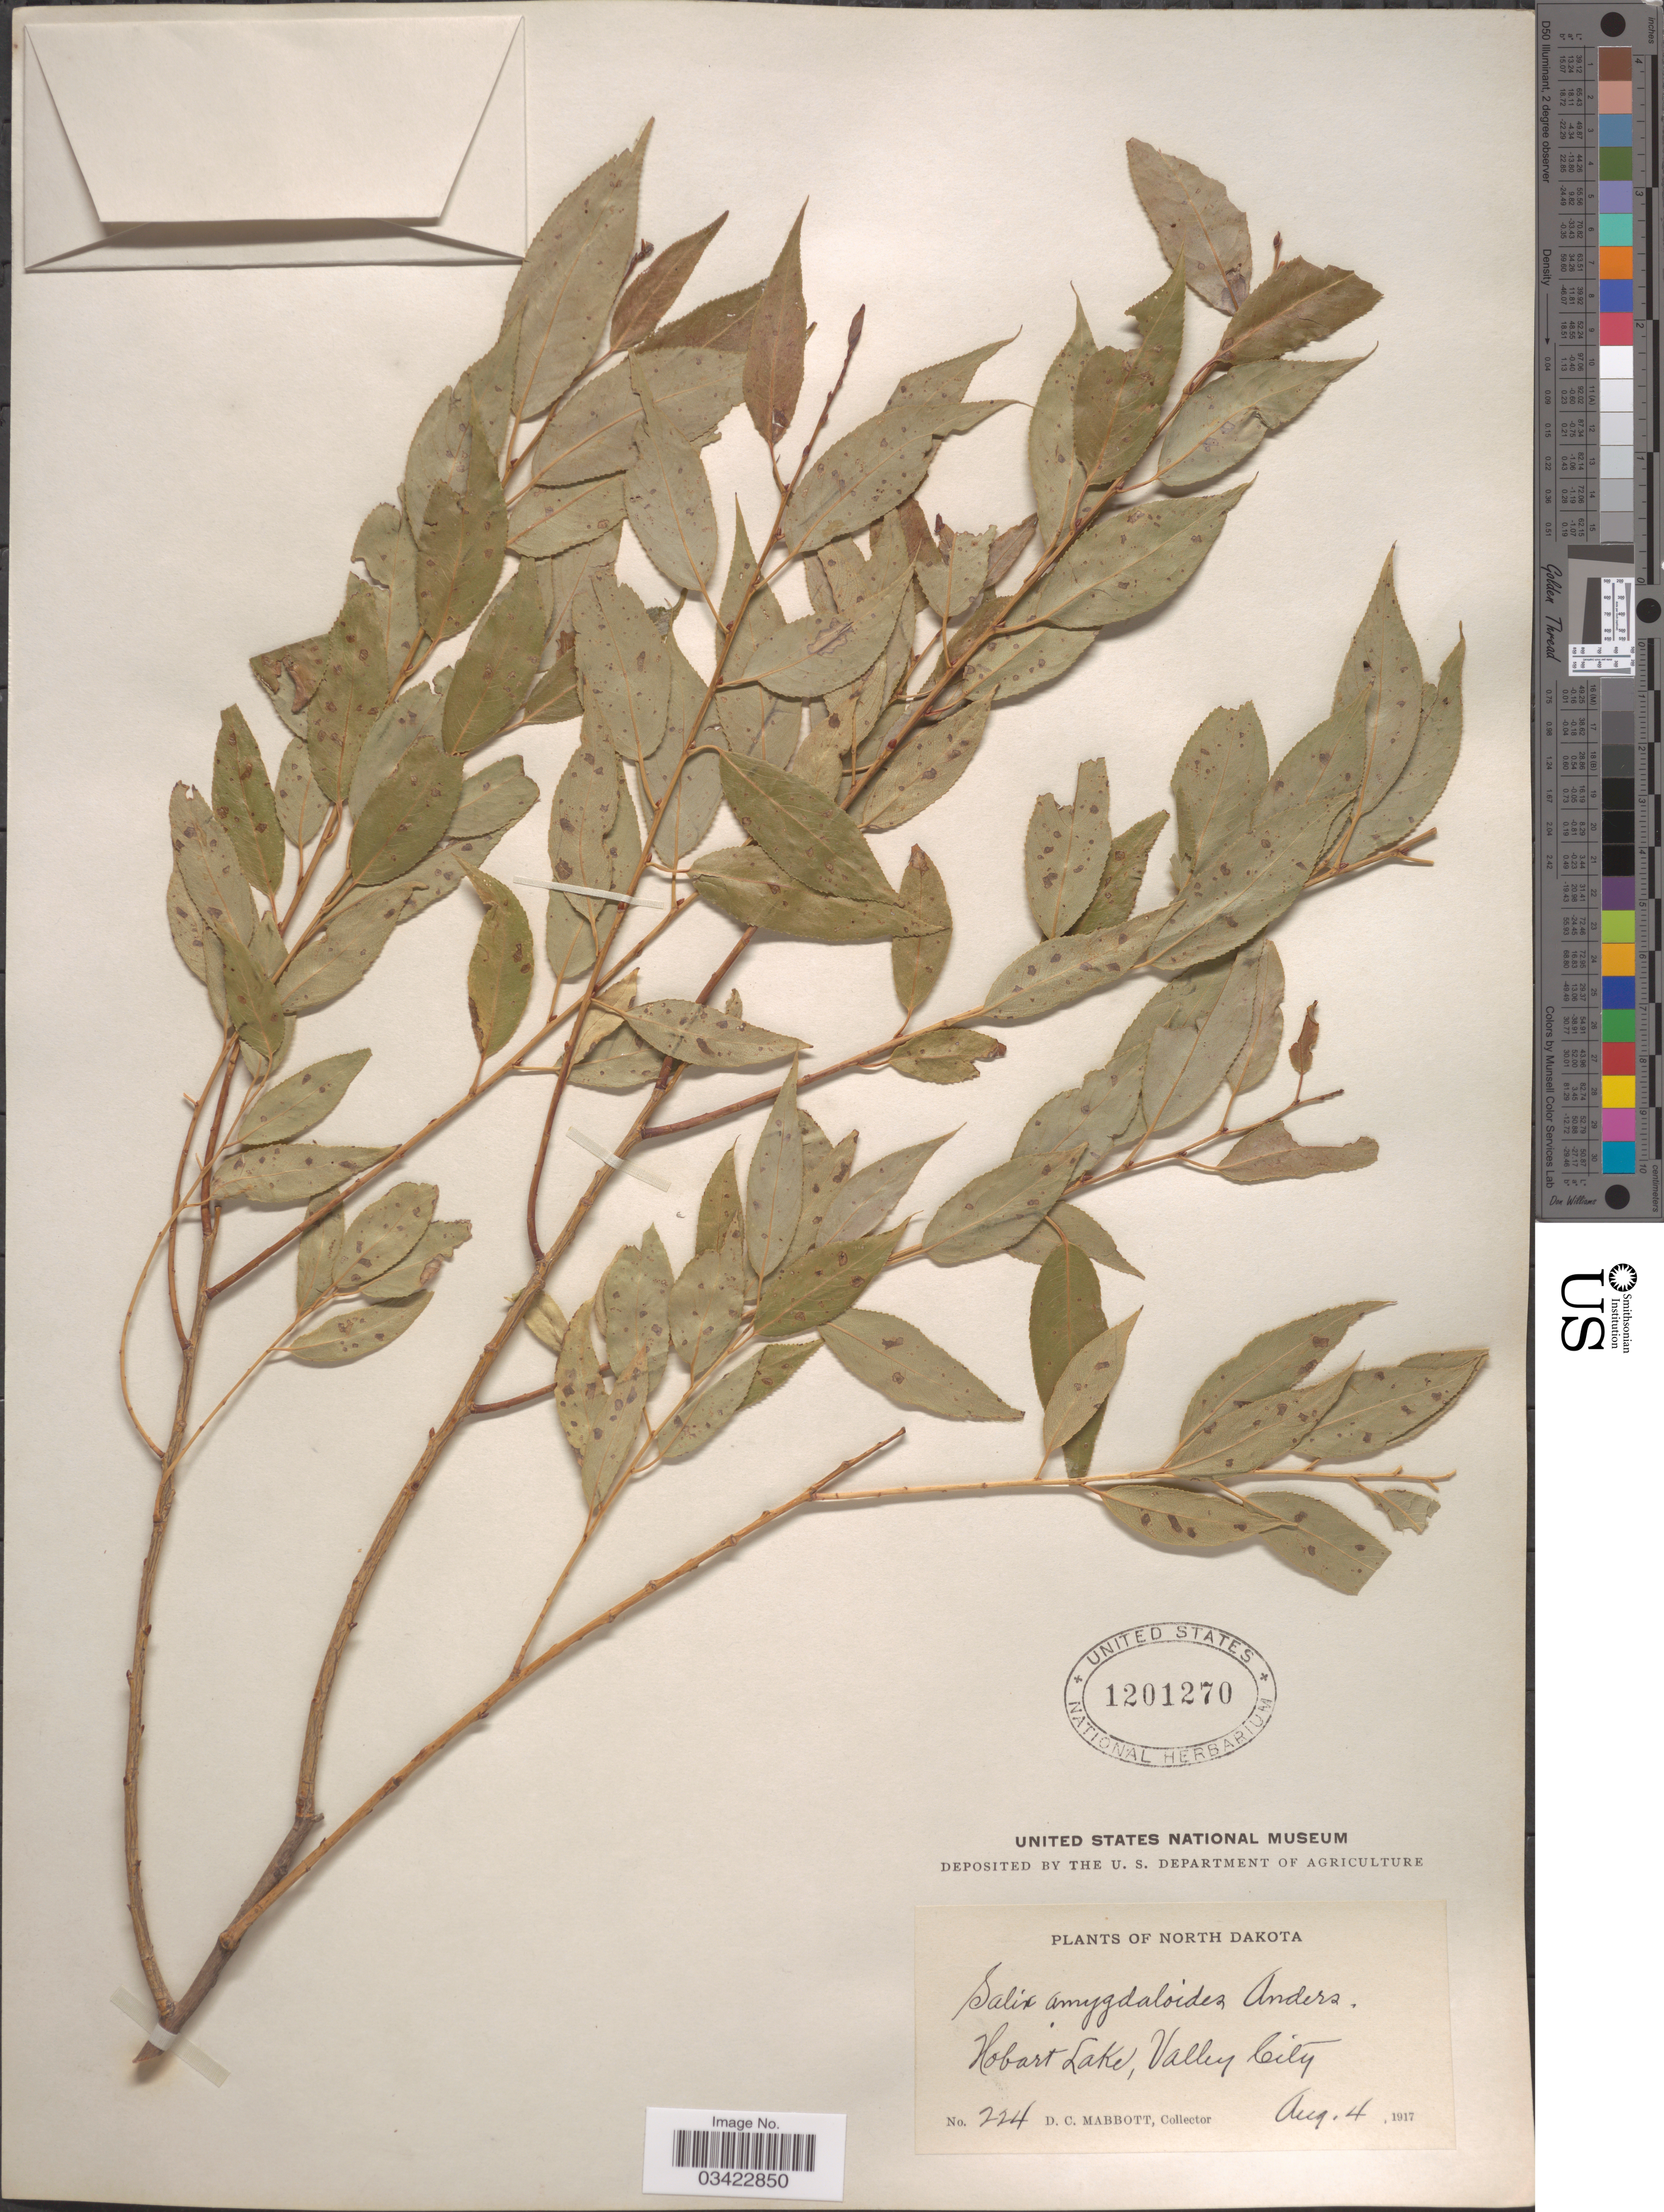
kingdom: Plantae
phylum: Tracheophyta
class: Magnoliopsida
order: Malpighiales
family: Salicaceae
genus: Salix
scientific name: Salix amygdaloides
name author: Andersson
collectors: D. Mabbott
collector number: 224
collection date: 1917-08-04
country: United States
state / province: North Dakota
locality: Hobart Lake, Valley City.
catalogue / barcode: US 1201270